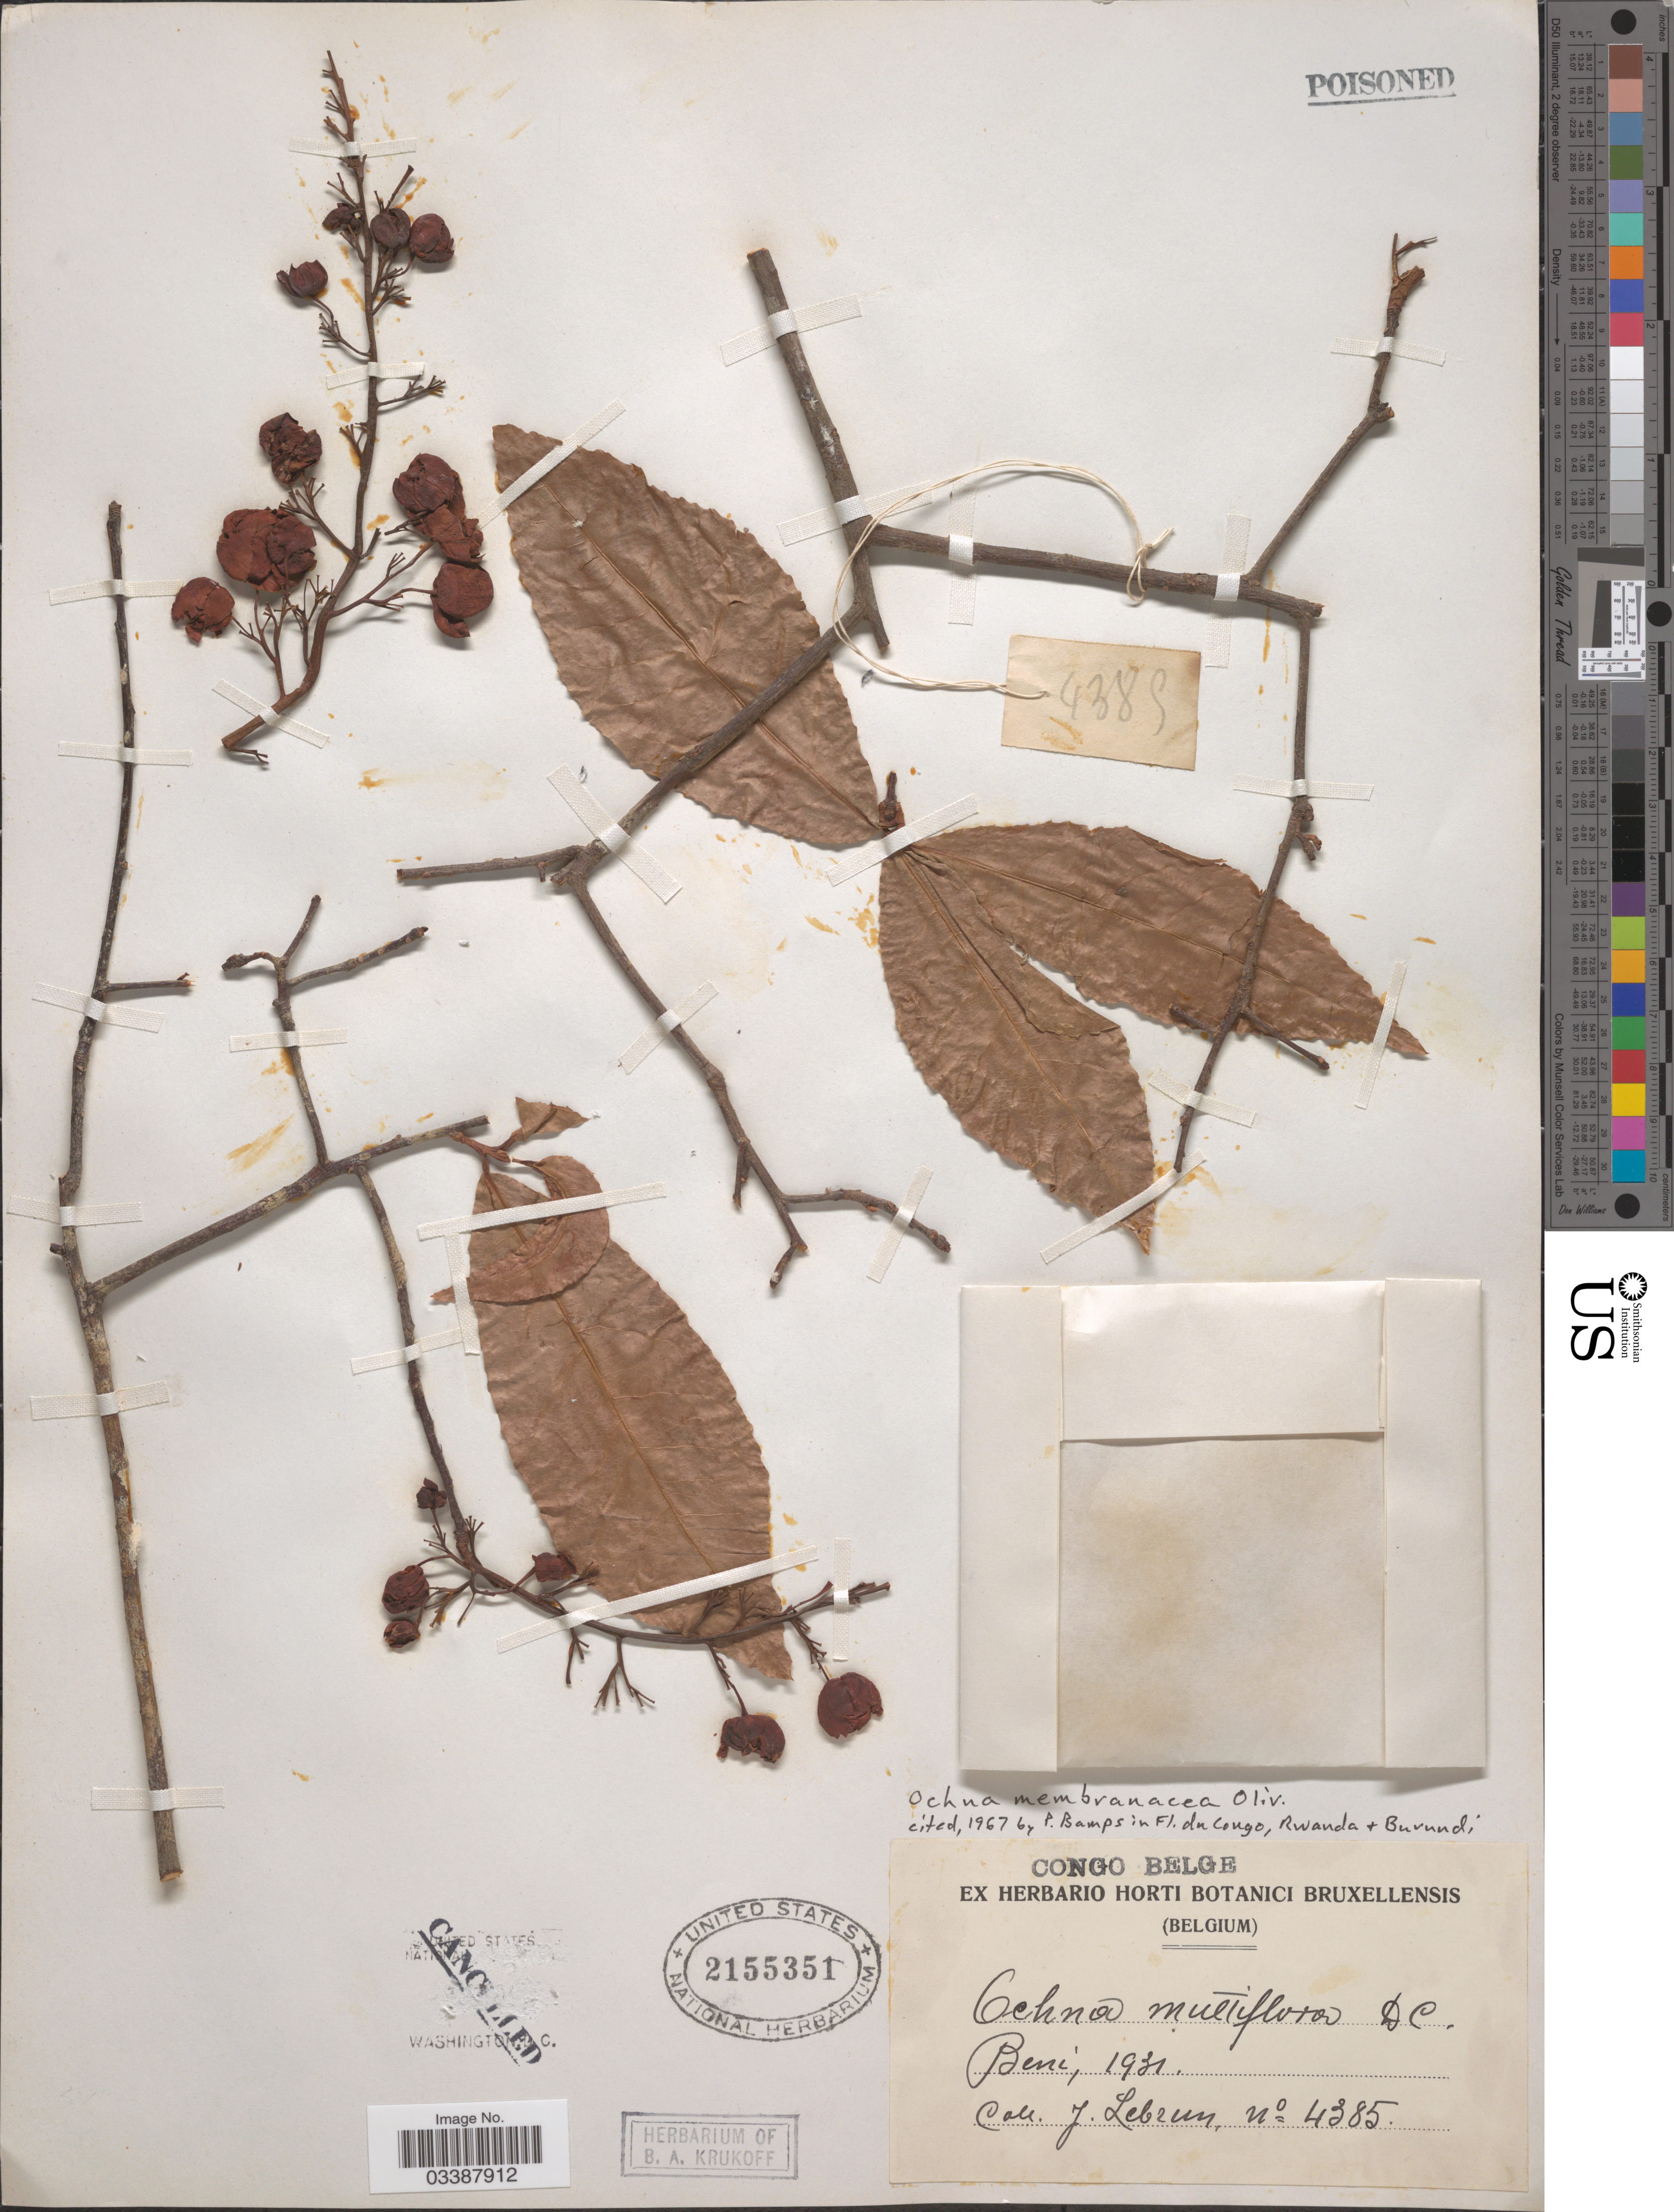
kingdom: Plantae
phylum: Tracheophyta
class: Magnoliopsida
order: Malpighiales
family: Ochnaceae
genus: Ochna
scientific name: Ochna membranacea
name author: Oliv.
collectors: J. A. Lebrun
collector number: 4385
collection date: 1931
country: Congo, Democratic Republic of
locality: Congo Belge. Beni.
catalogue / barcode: US 2155351